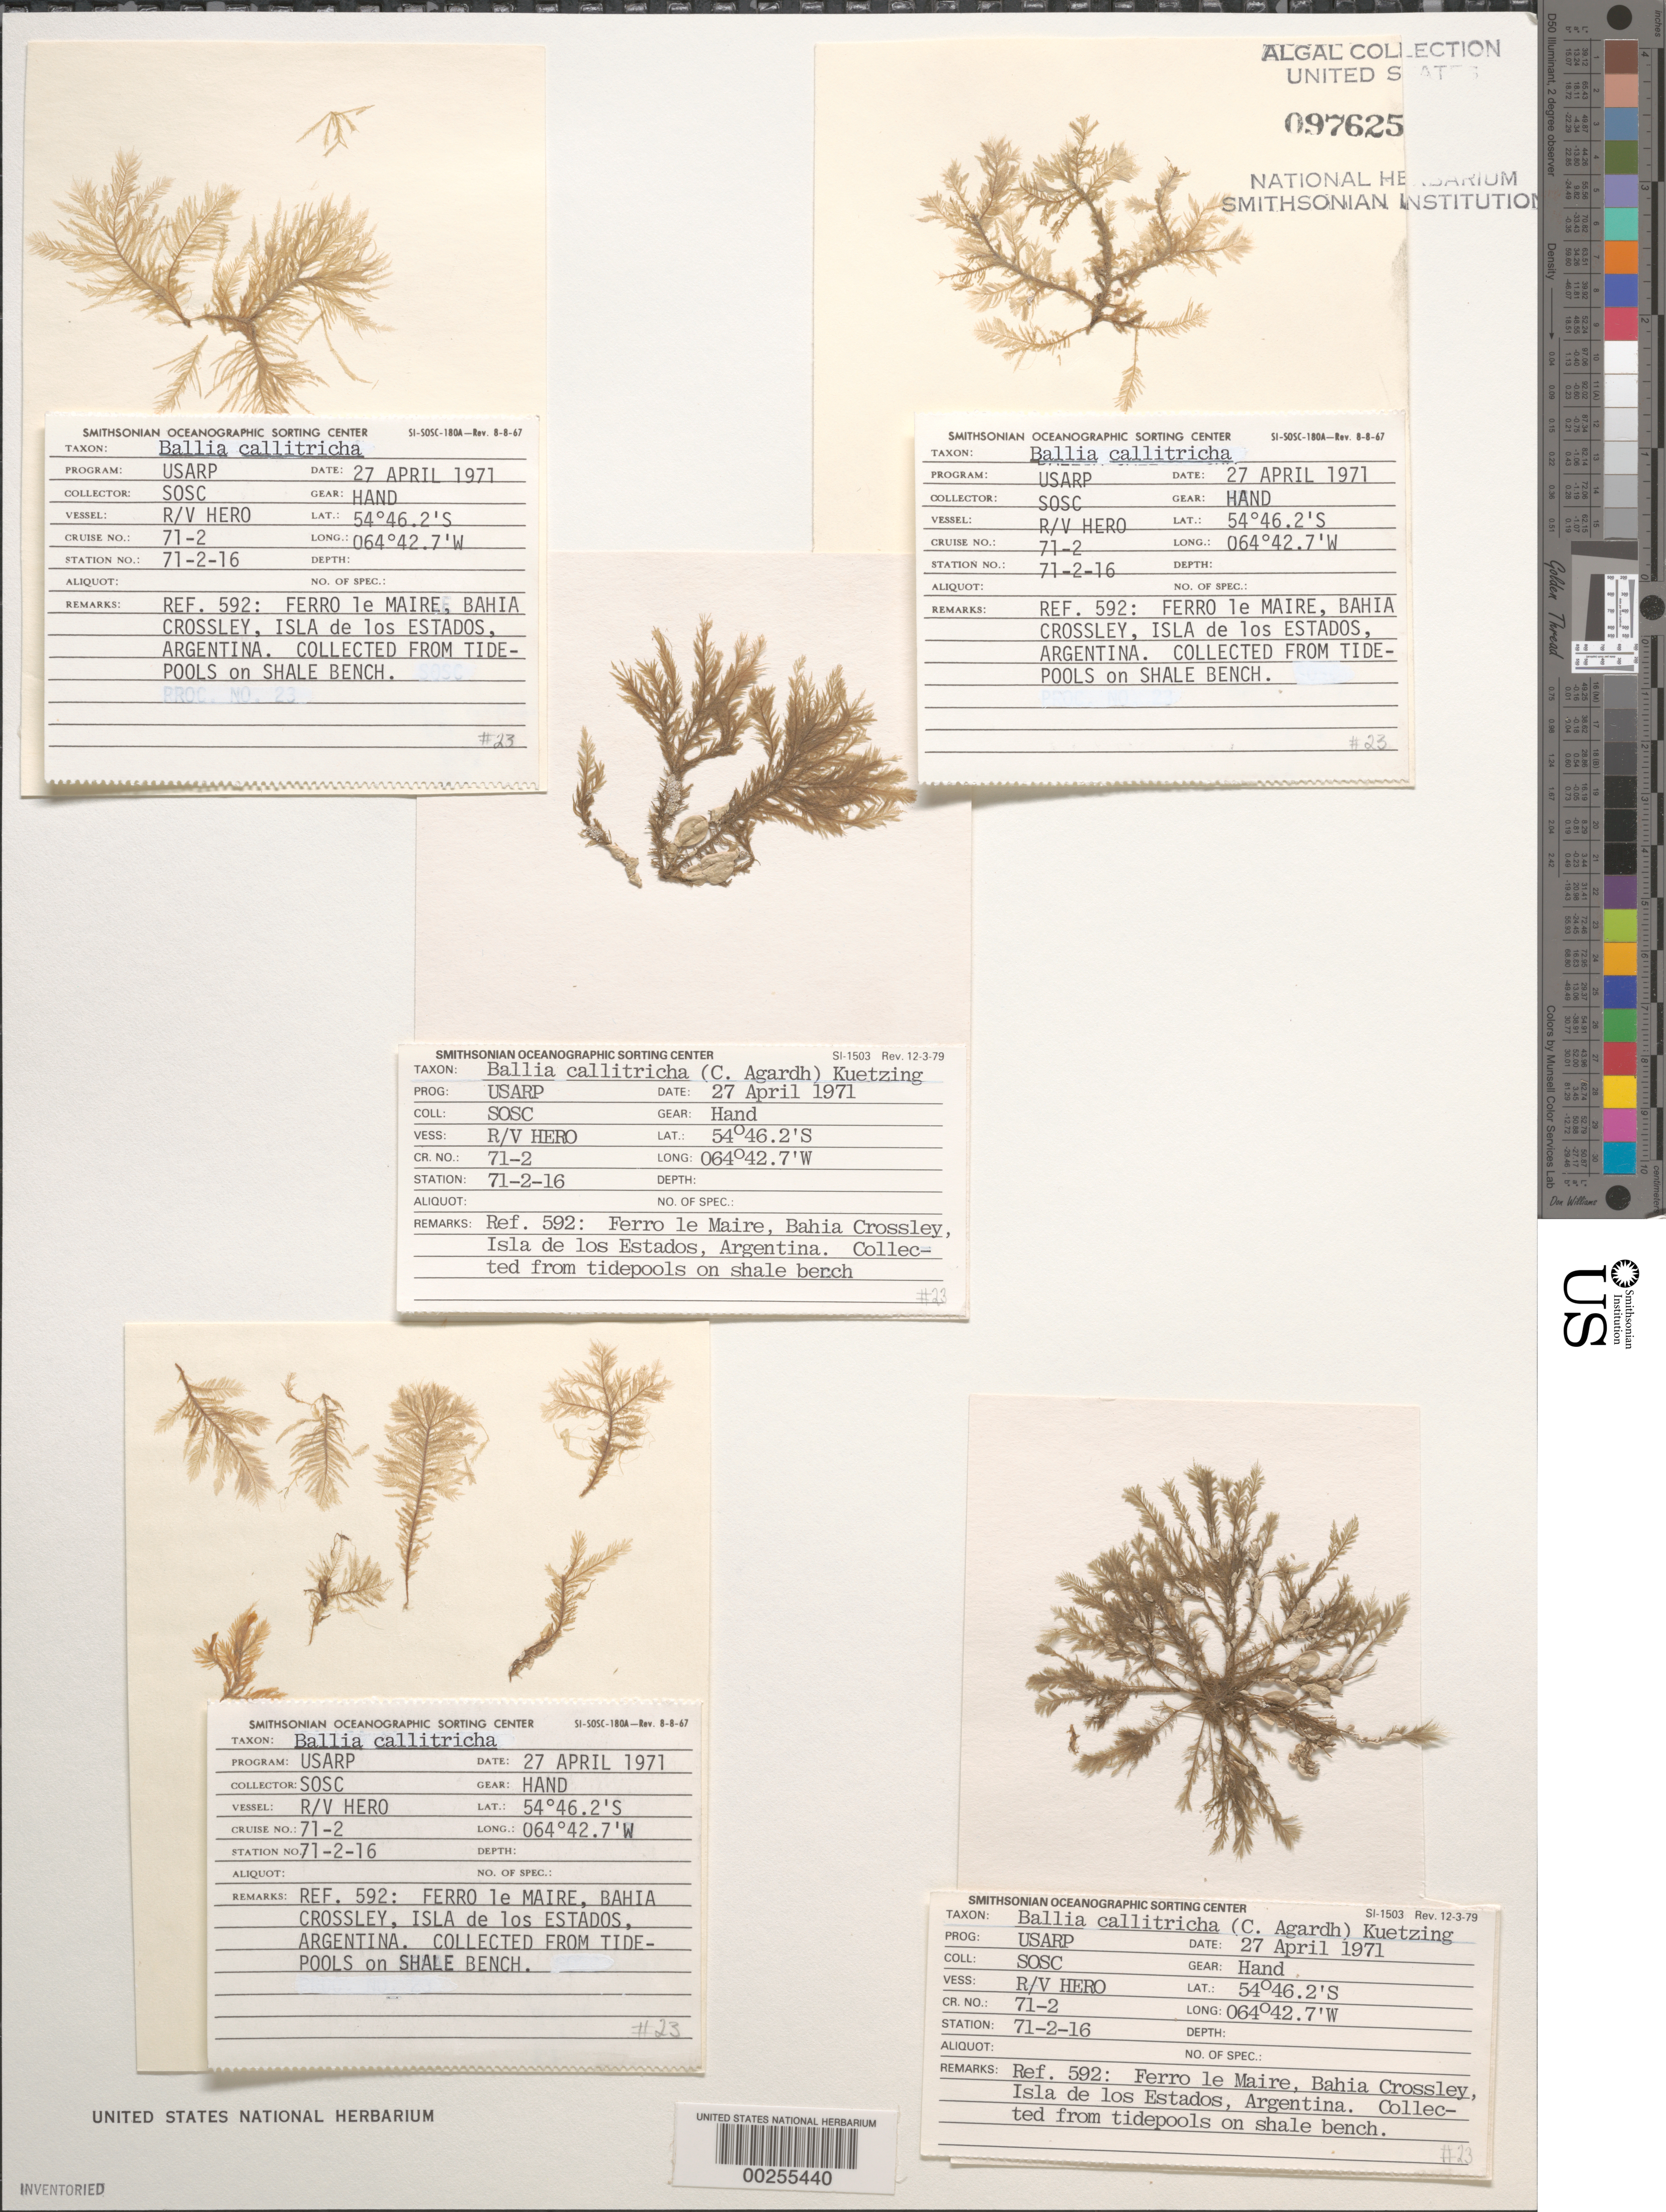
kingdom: Plantae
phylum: Rhodophyta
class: Florideophyceae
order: Balliales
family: Balliaceae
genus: Ballia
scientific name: Ballia callitricha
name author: (C. Agardh) Kützing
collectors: SOSC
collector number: Station 71-2-16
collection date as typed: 27 Apr 1971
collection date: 1971-04-27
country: Argentina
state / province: Tierra del Fuego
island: Isla de los Estados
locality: Ferro le Maire, Bahia Crossley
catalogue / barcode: US 97625